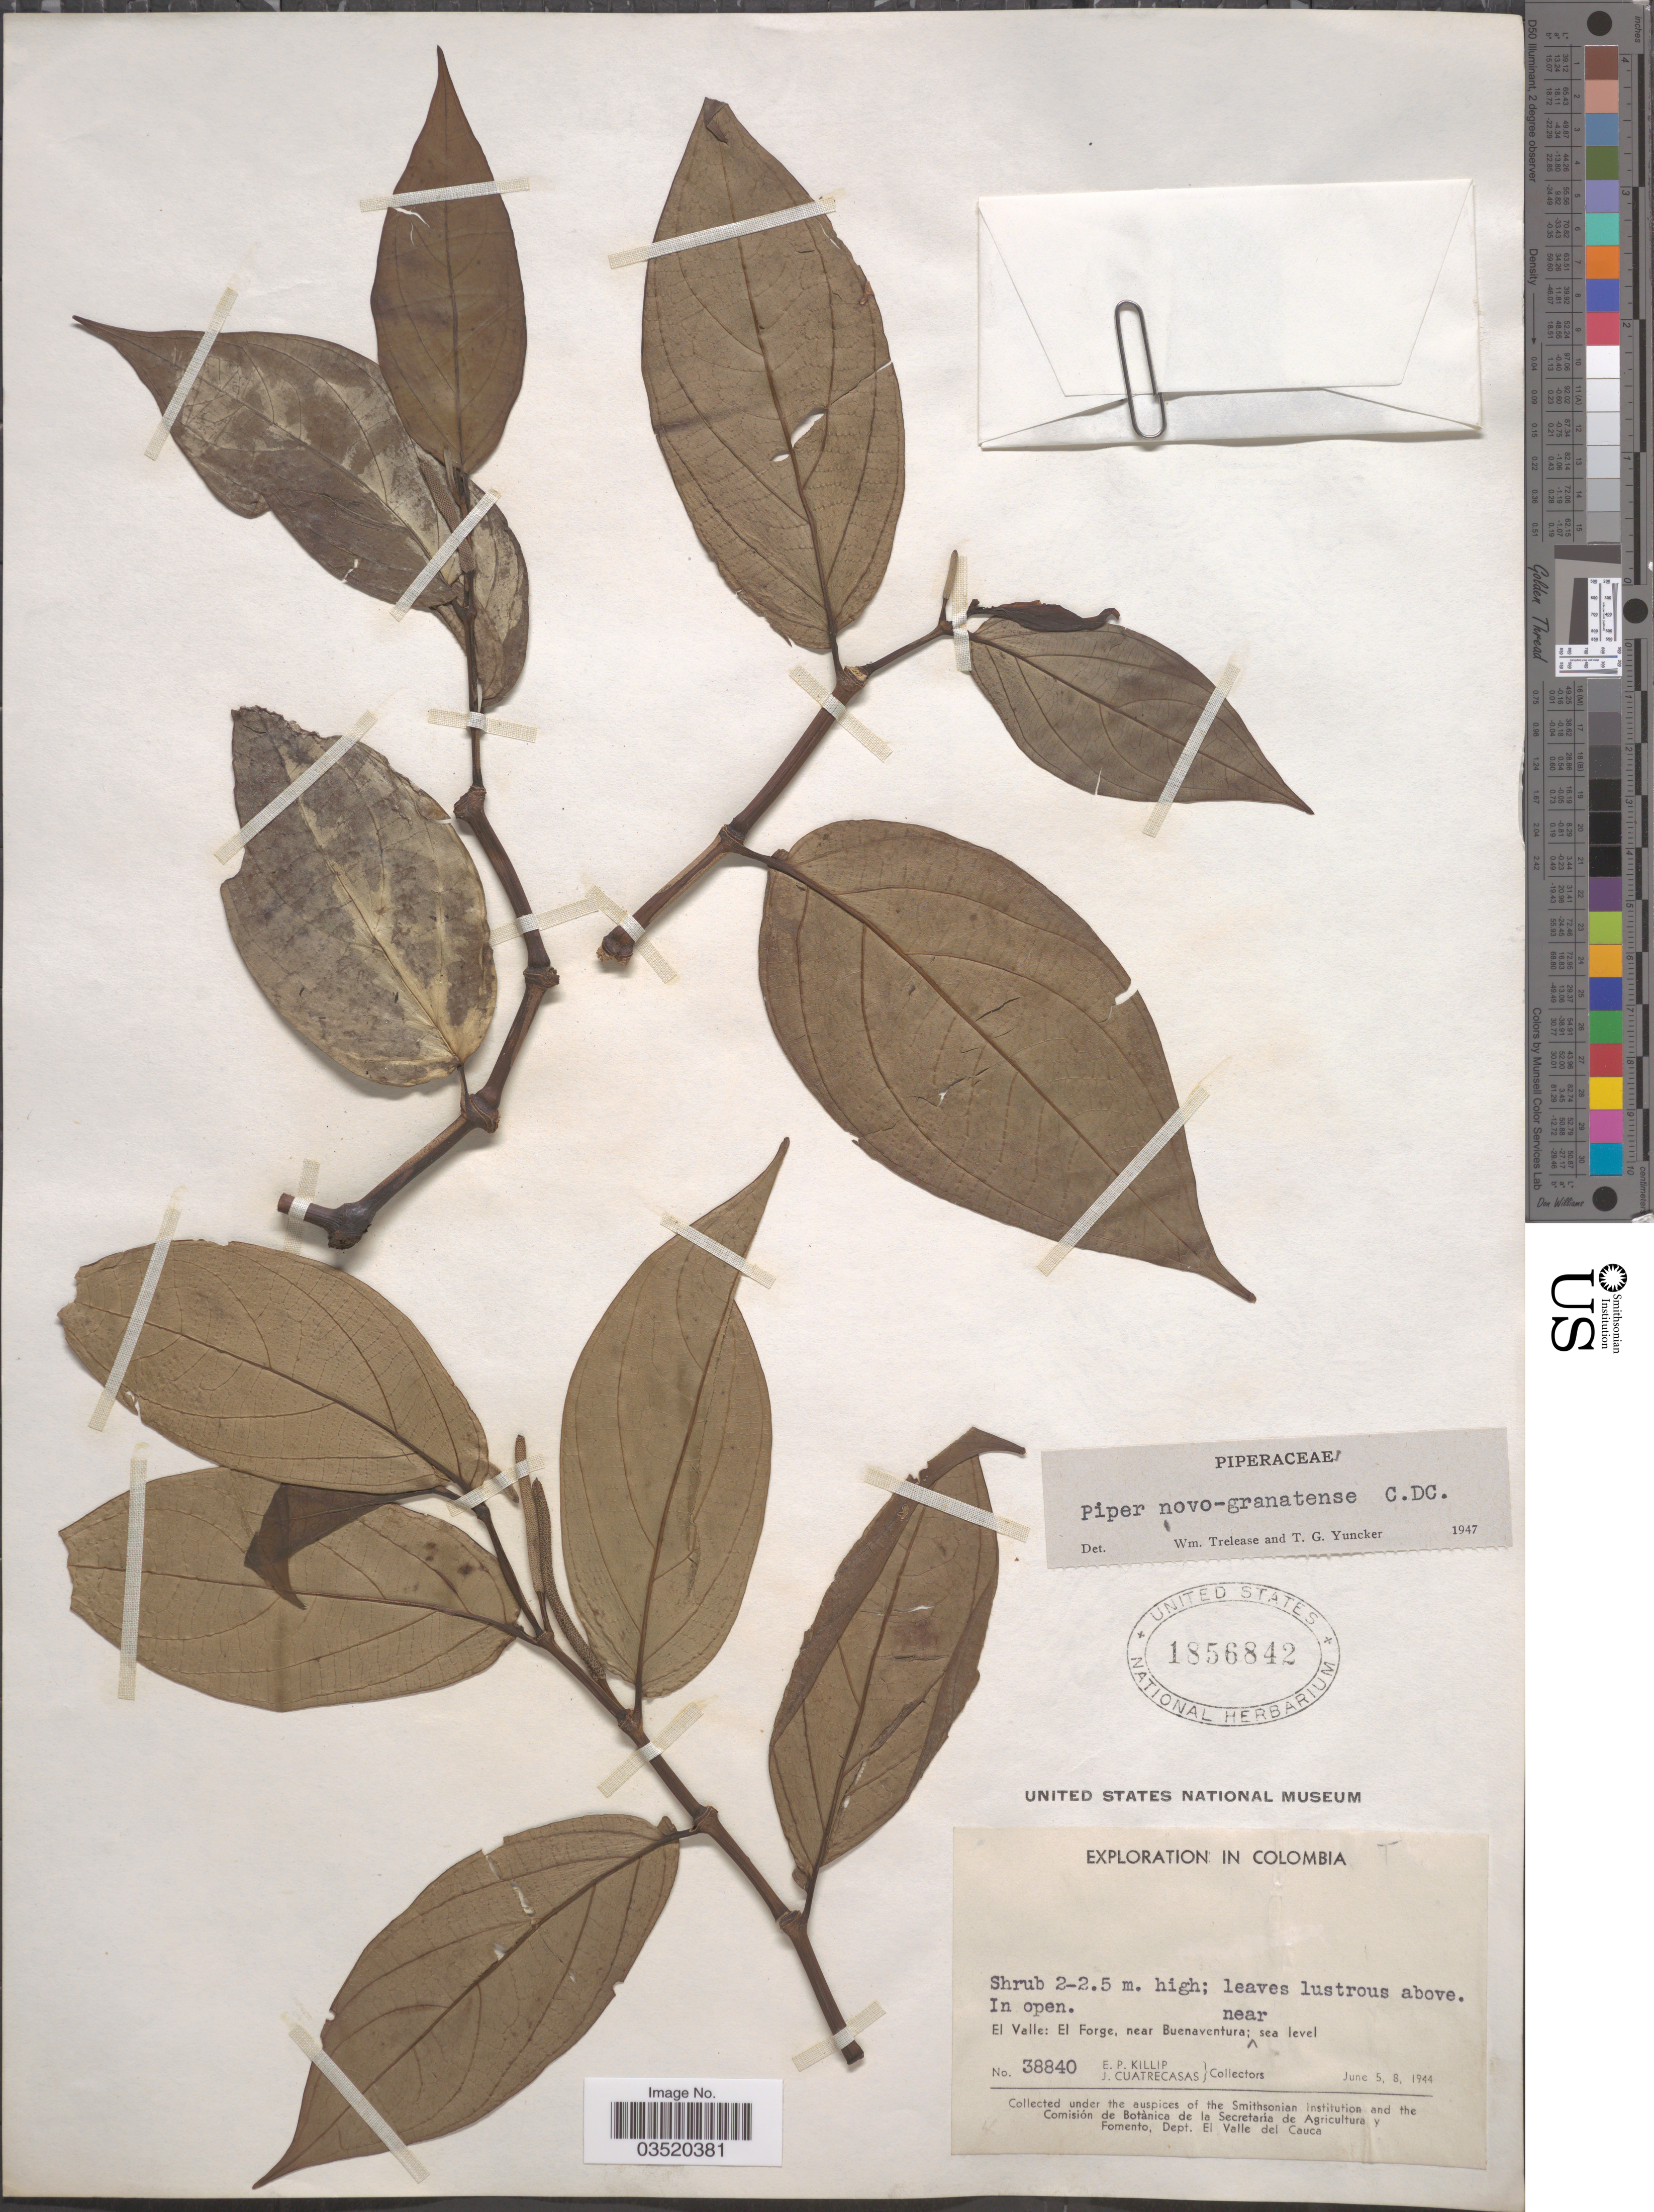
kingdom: Plantae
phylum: Tracheophyta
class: Magnoliopsida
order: Piperales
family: Piperaceae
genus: Piper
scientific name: Piper novo-granatense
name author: C. DC.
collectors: E. P. Killip & J. Cuatrecasas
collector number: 38840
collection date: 1944-06-05/1944-06-08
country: Colombia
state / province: Valle del Cauca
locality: El Valle: El Forge, near Buenaventura.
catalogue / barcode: US 1856842